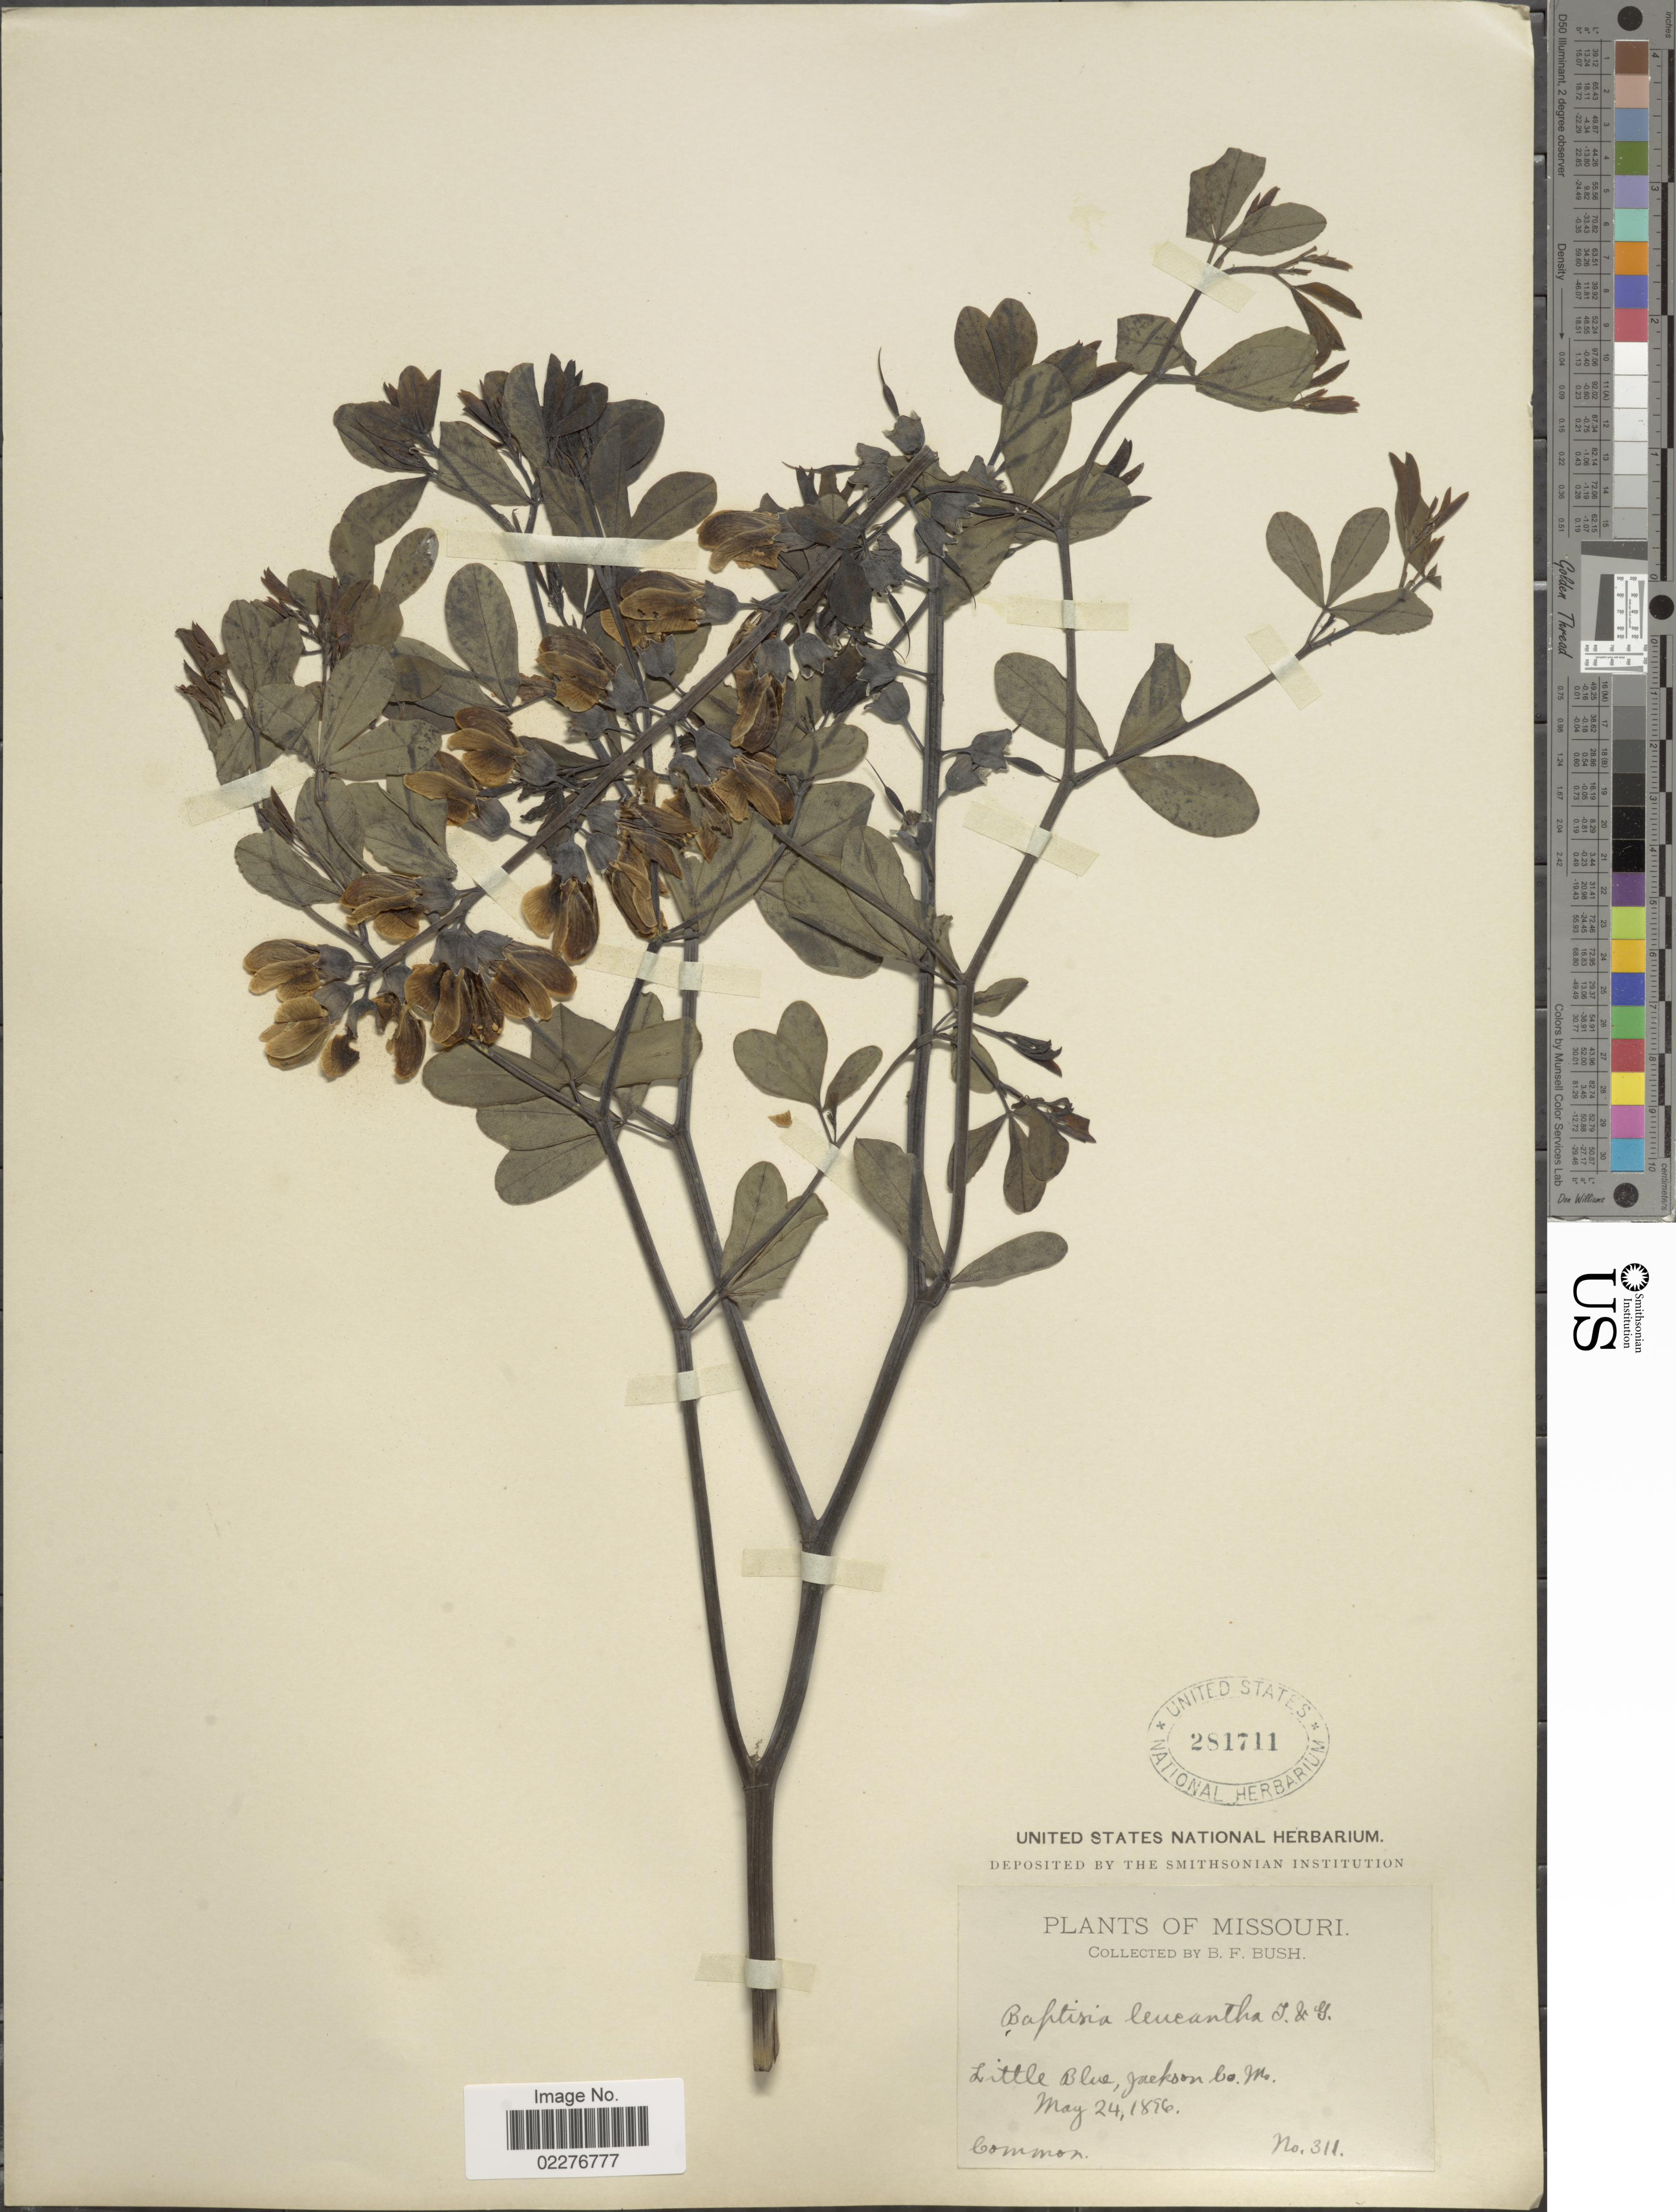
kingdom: Plantae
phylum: Tracheophyta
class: Magnoliopsida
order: Fabales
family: Fabaceae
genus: Baptisia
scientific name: Baptisia leucantha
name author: Torr. & A. Gray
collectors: B. F. Bush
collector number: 311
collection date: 1896-05-24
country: United States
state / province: Missouri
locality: Little Blue, Jackson Co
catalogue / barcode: US 281711